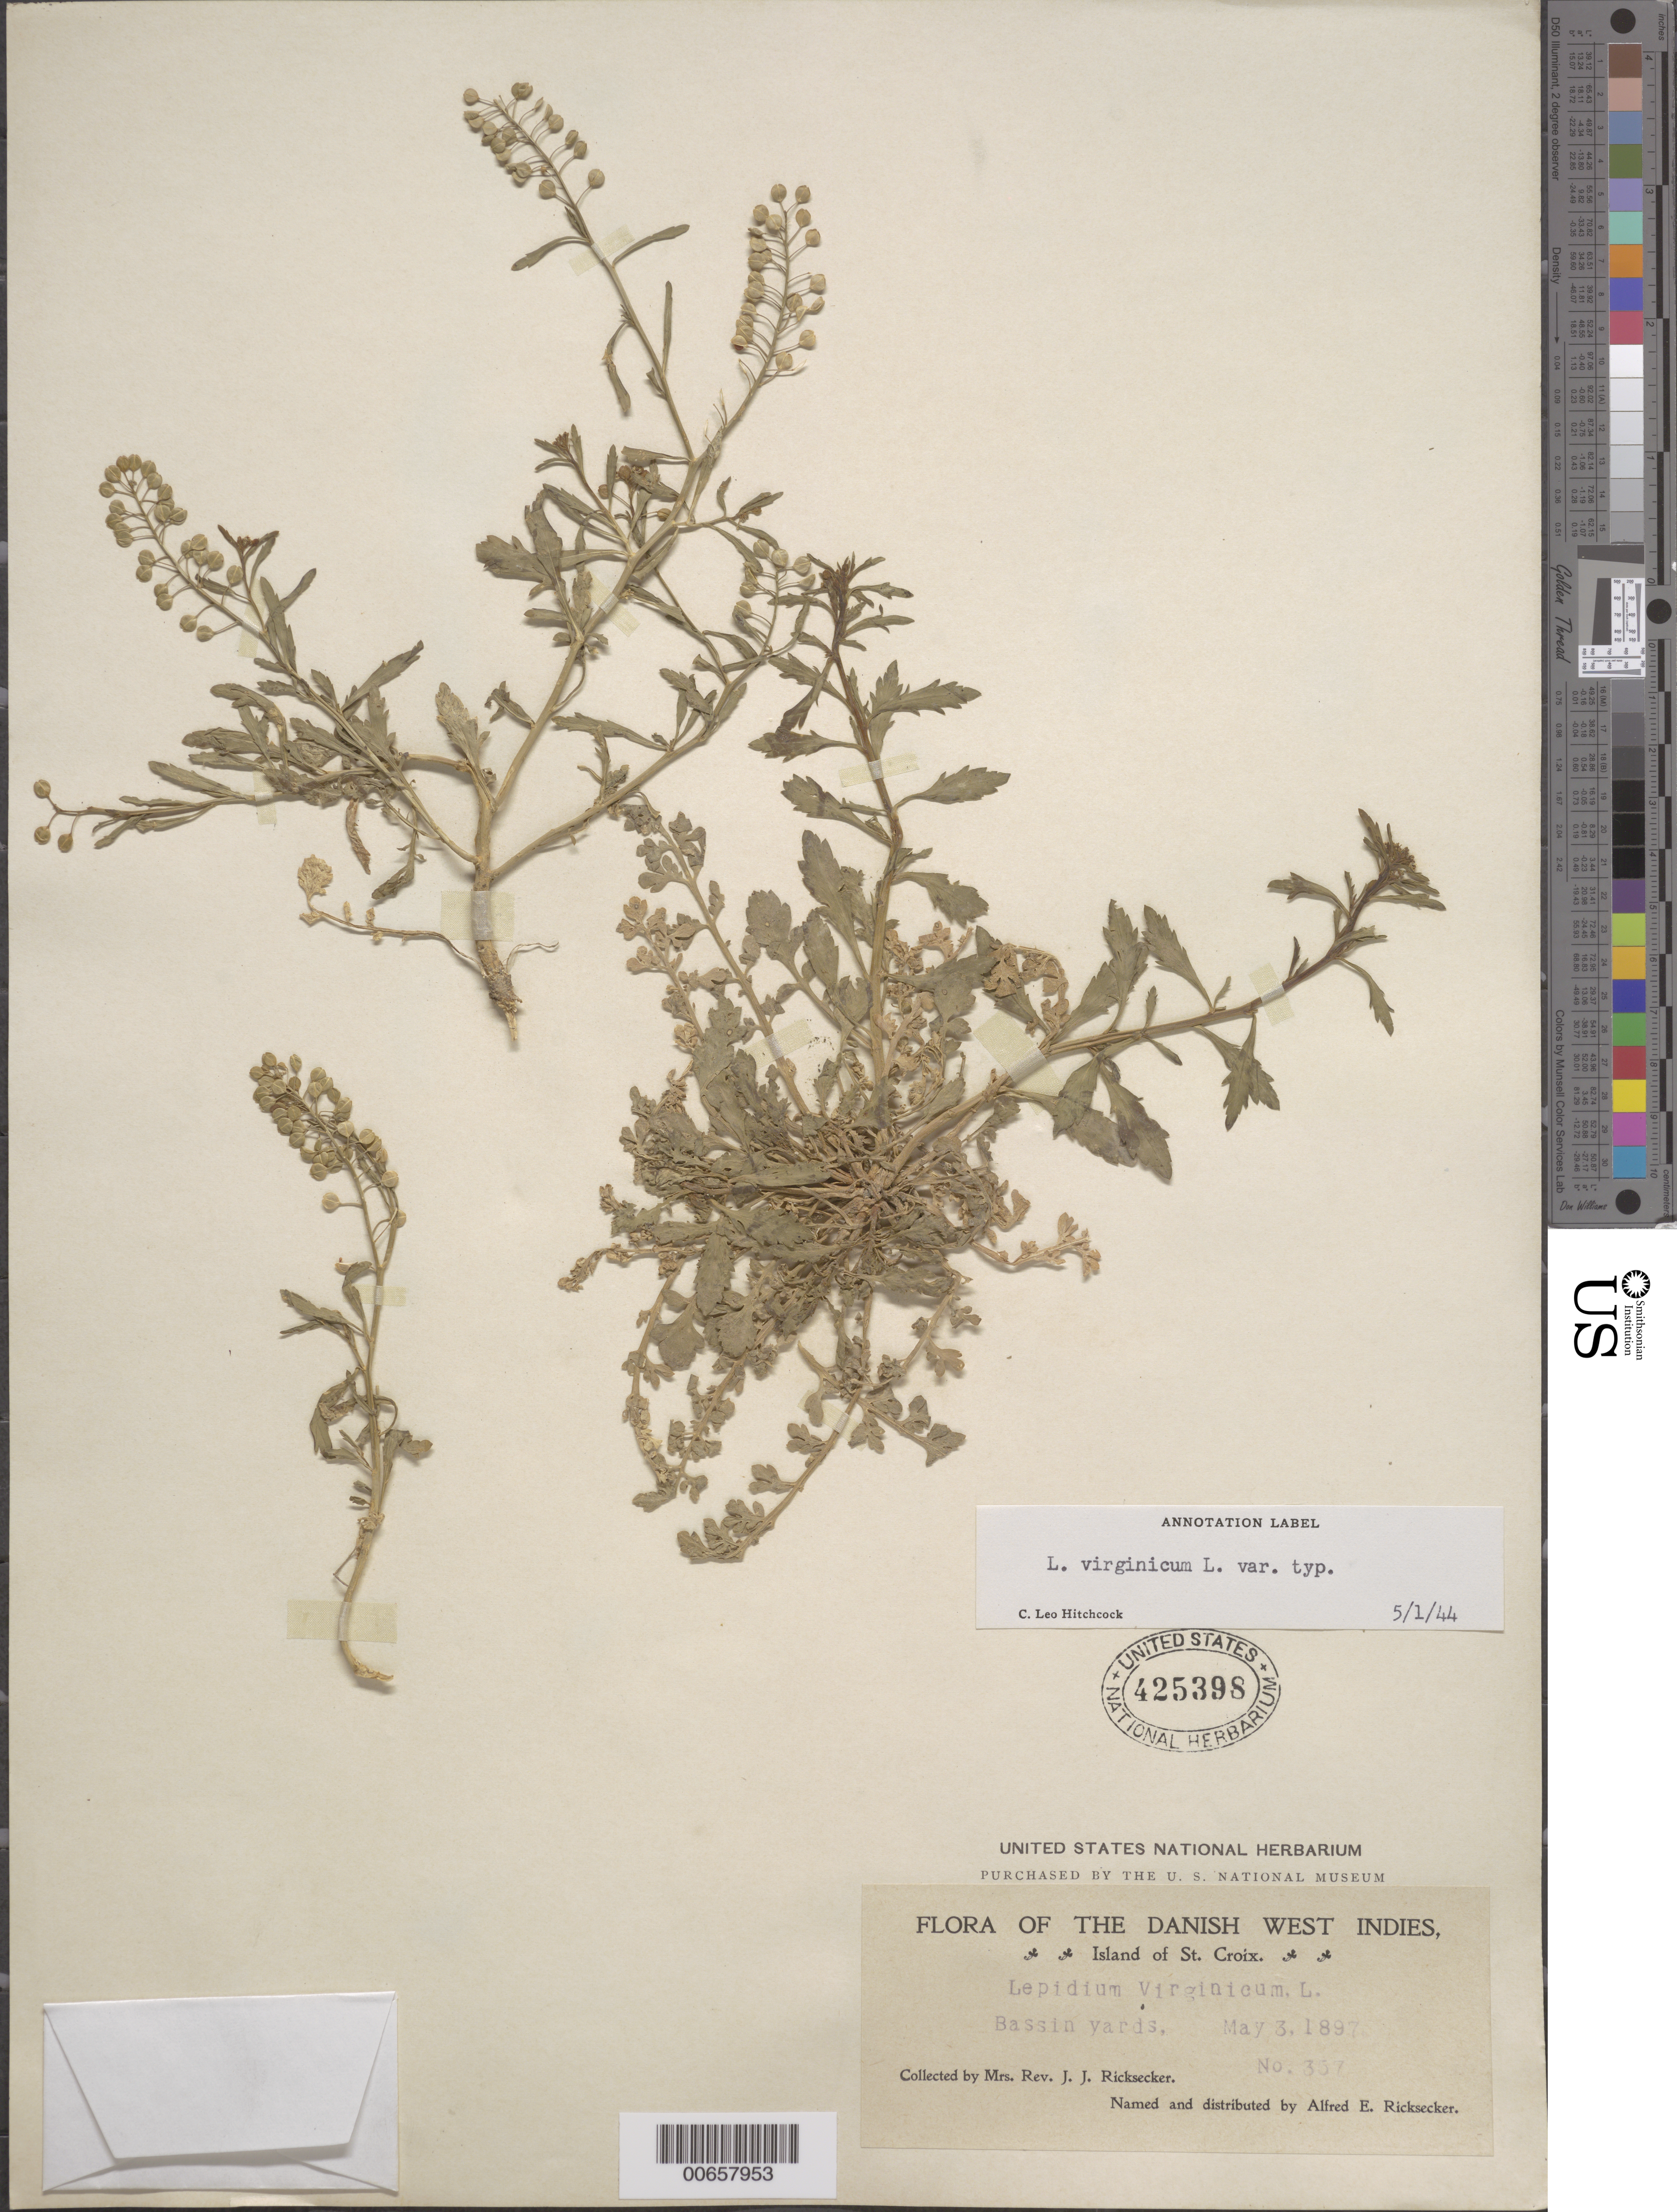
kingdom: Plantae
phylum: Tracheophyta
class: Magnoliopsida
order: Brassicales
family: Brassicaceae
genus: Lepidium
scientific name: Lepidium virginicum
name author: L.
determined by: Hitchcock, Albert S.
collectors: Mrs. J. J. Ricksecker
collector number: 357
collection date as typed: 03 May 1897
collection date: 1897-05-03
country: U.S. Virgin Islands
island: St. Croix Island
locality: Bassin Yards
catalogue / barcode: US 425398